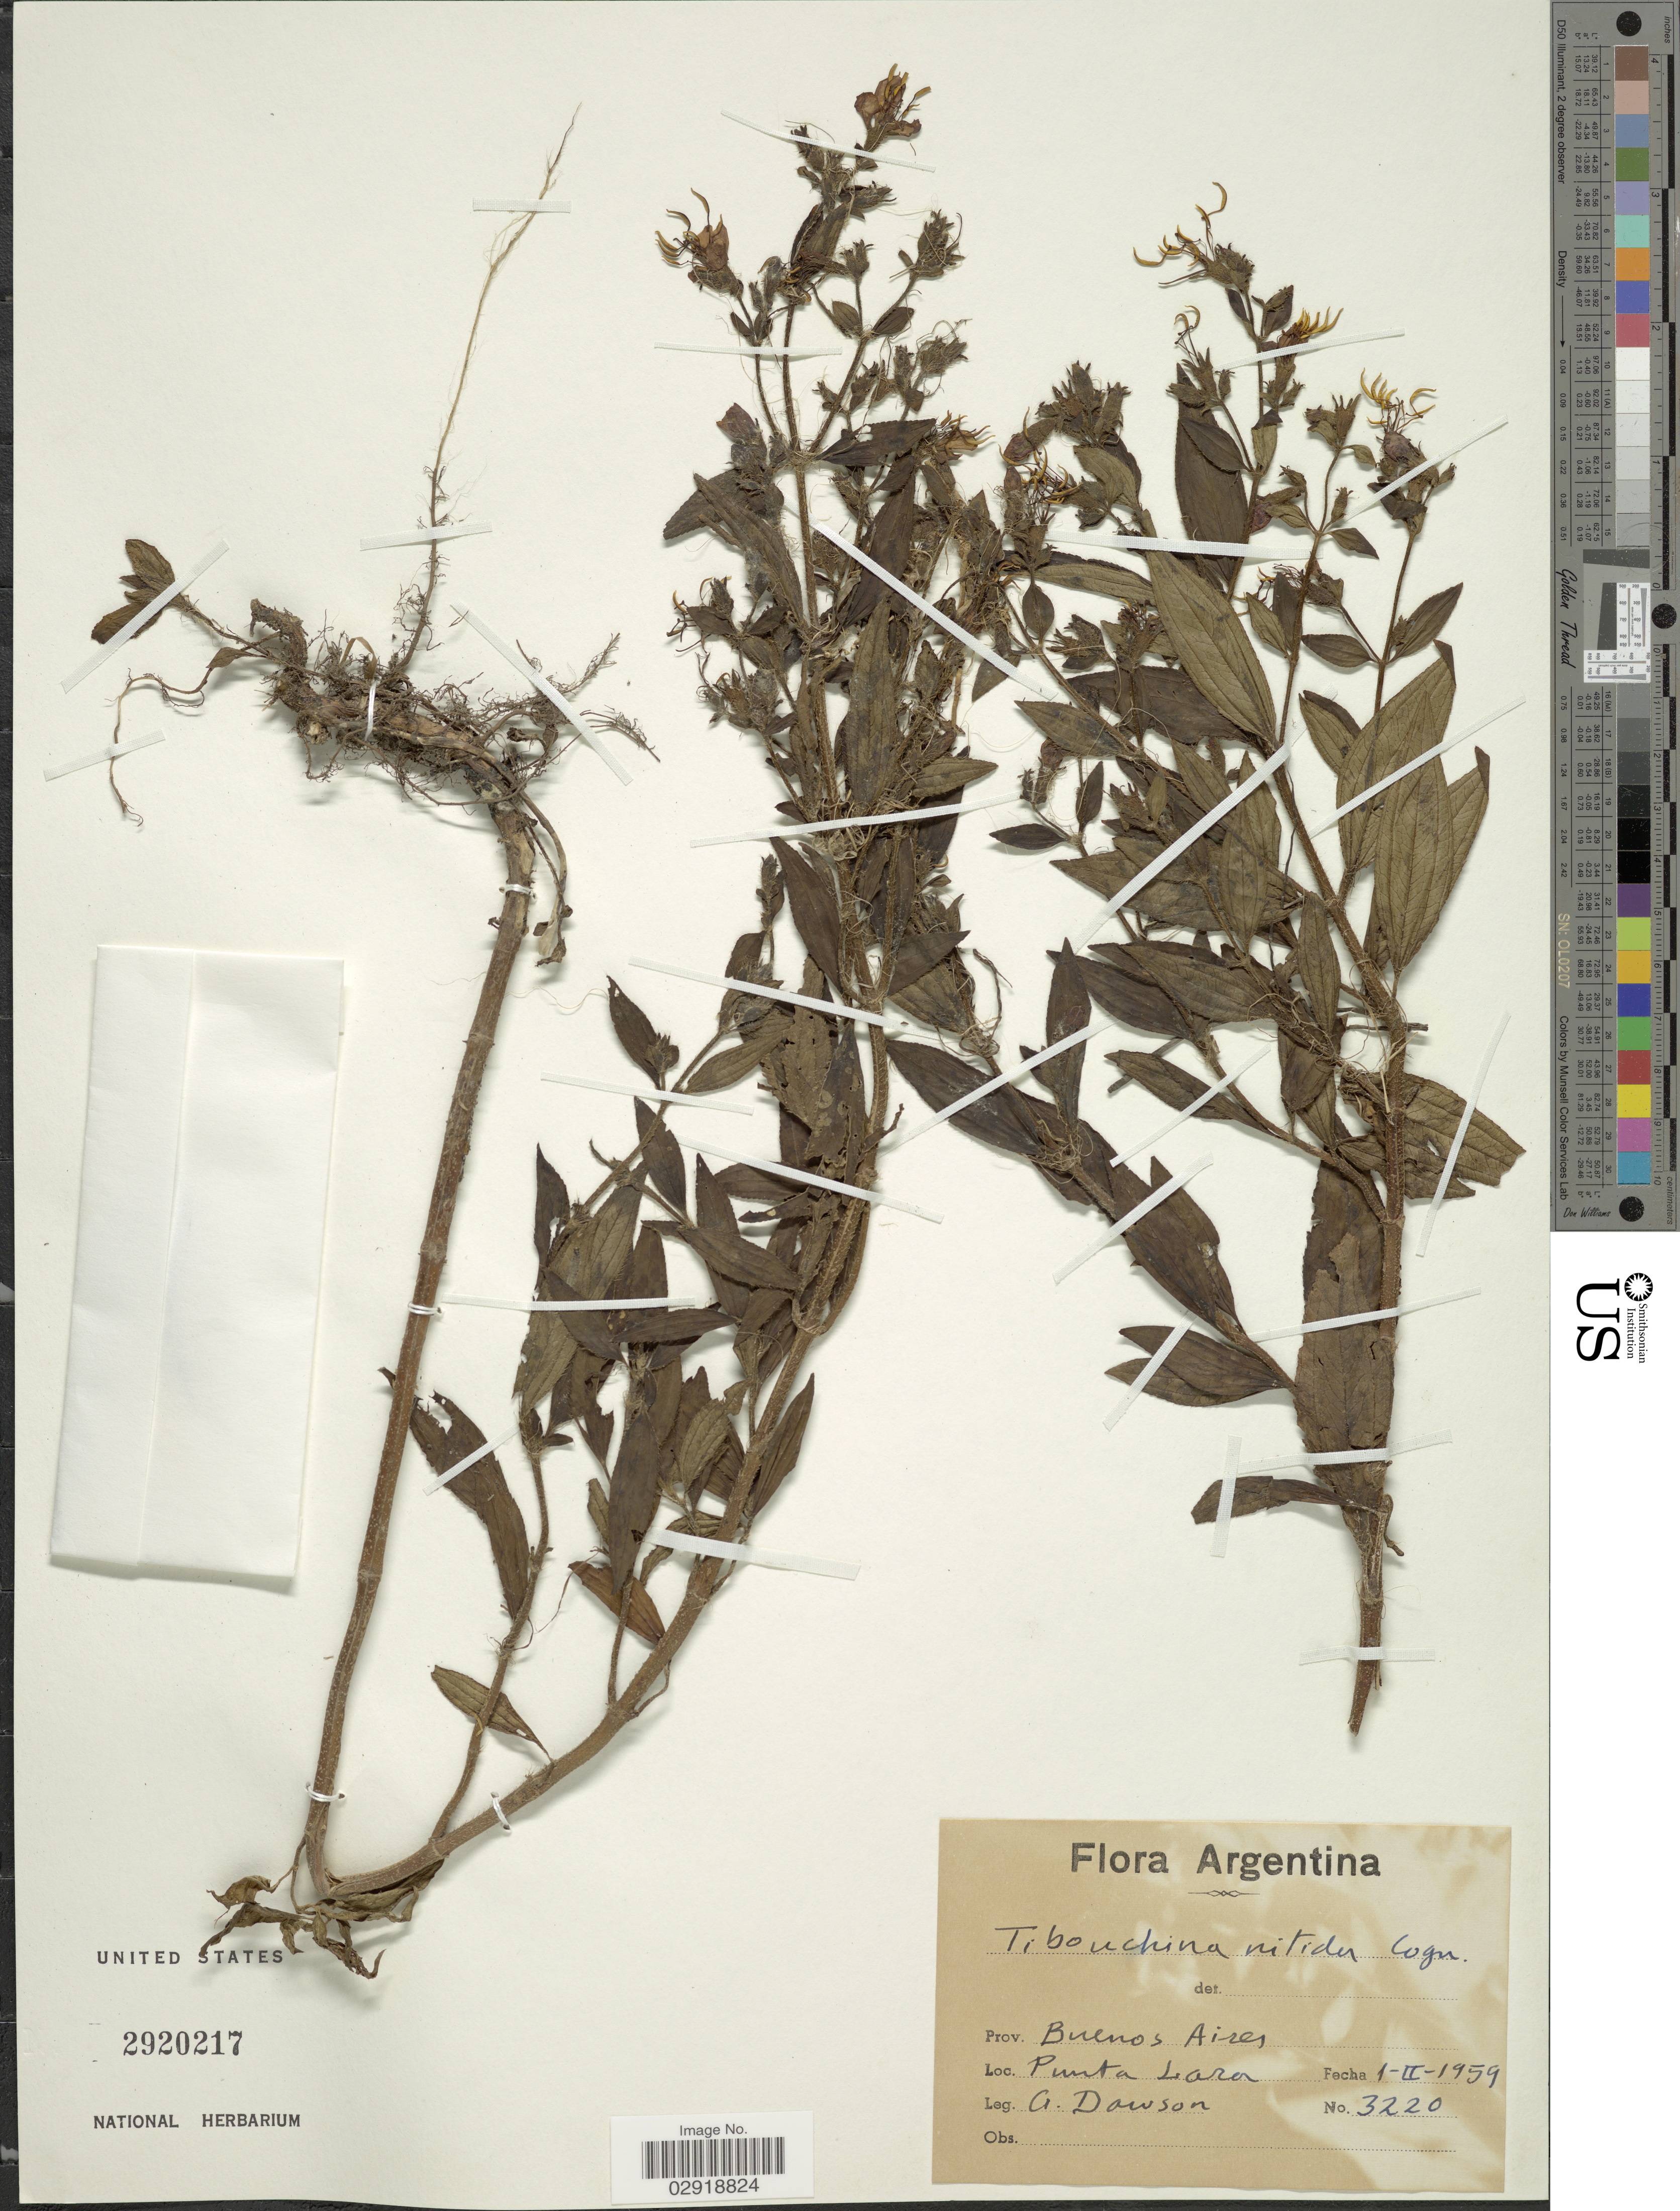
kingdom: Plantae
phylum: Tracheophyta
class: Magnoliopsida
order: Myrtales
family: Melastomataceae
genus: Chaetogastra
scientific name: Chaetogastra nitida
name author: (Graham) P.J.F. Guim. & Michelang.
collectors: A. Dawson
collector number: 3220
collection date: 1959-02-01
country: Argentina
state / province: Buenos Aires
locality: Punta Lara.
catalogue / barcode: US 2920217